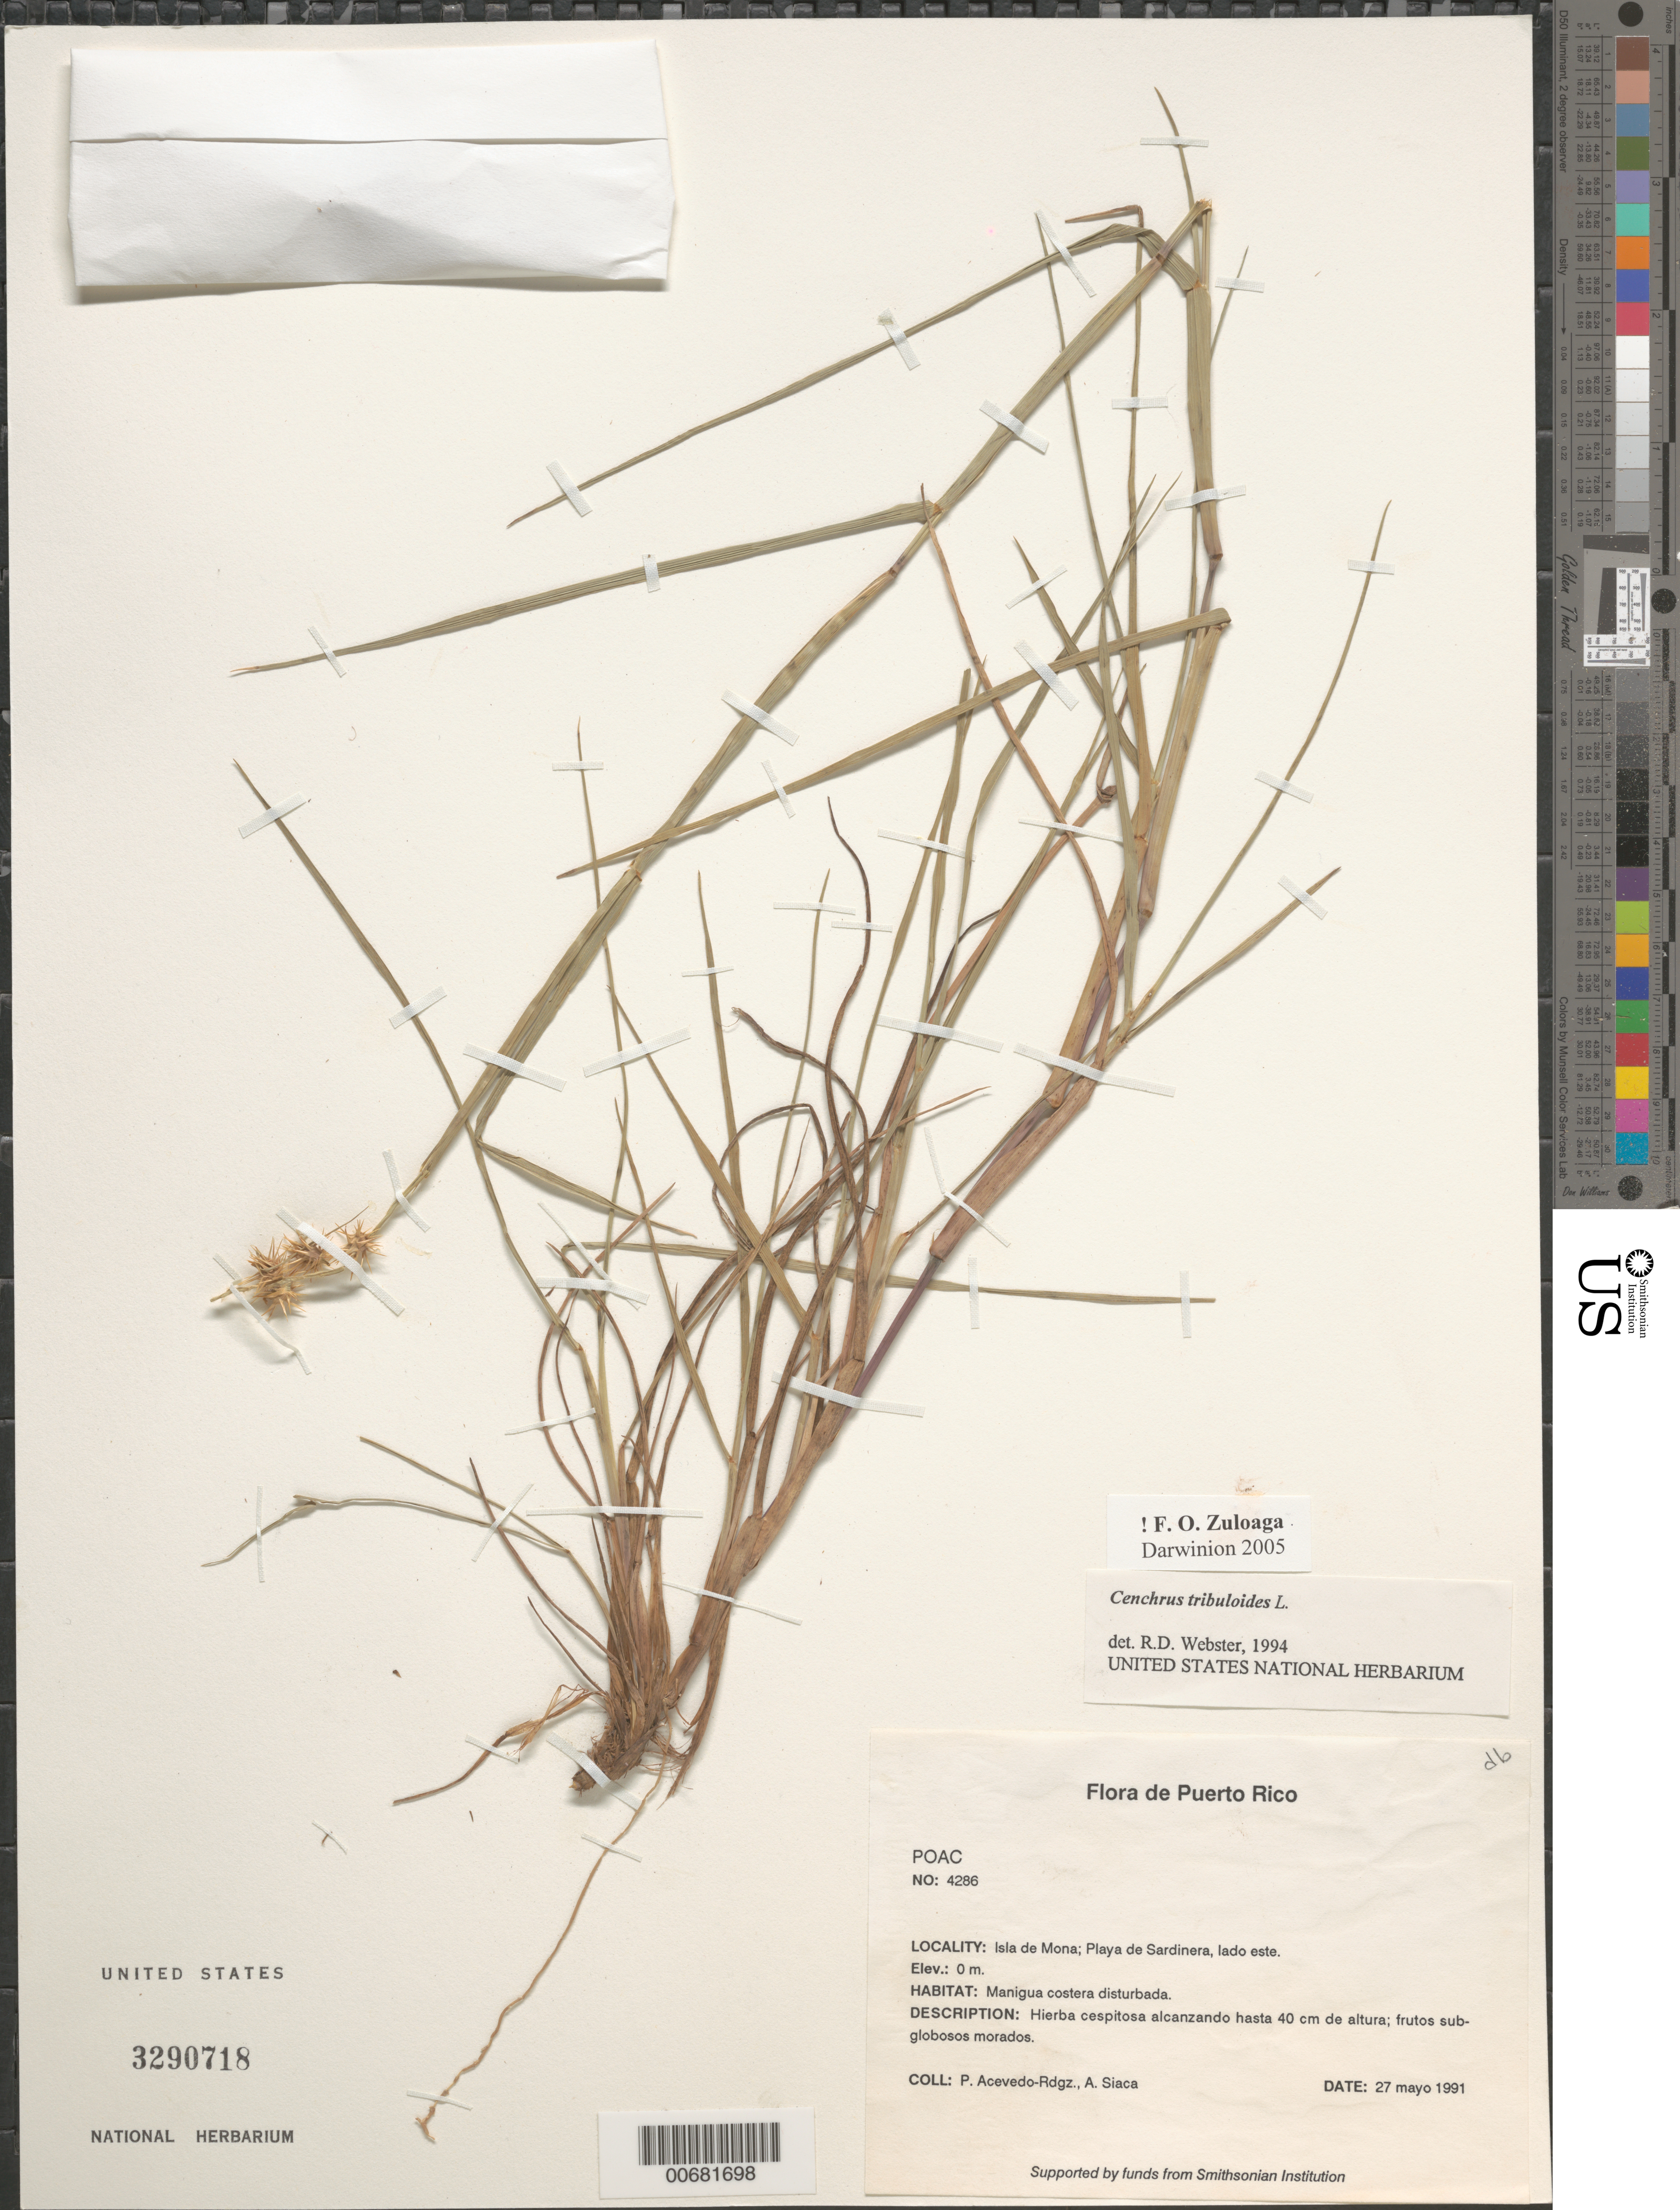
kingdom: Plantae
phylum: Tracheophyta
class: Liliopsida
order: Poales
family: Poaceae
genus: Cenchrus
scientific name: Cenchrus tribuloides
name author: L.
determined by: Webster, Robert D.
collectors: P. Acevedo-Rodr. & A. Siaca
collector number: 4286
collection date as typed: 27 May 1991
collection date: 1991-05-27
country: Puerto Rico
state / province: Mayaguëz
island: Mona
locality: Isla de Mona; Playa de Sardinera, lado este.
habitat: Manigua costera disturbada.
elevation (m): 0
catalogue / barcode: US 3290718